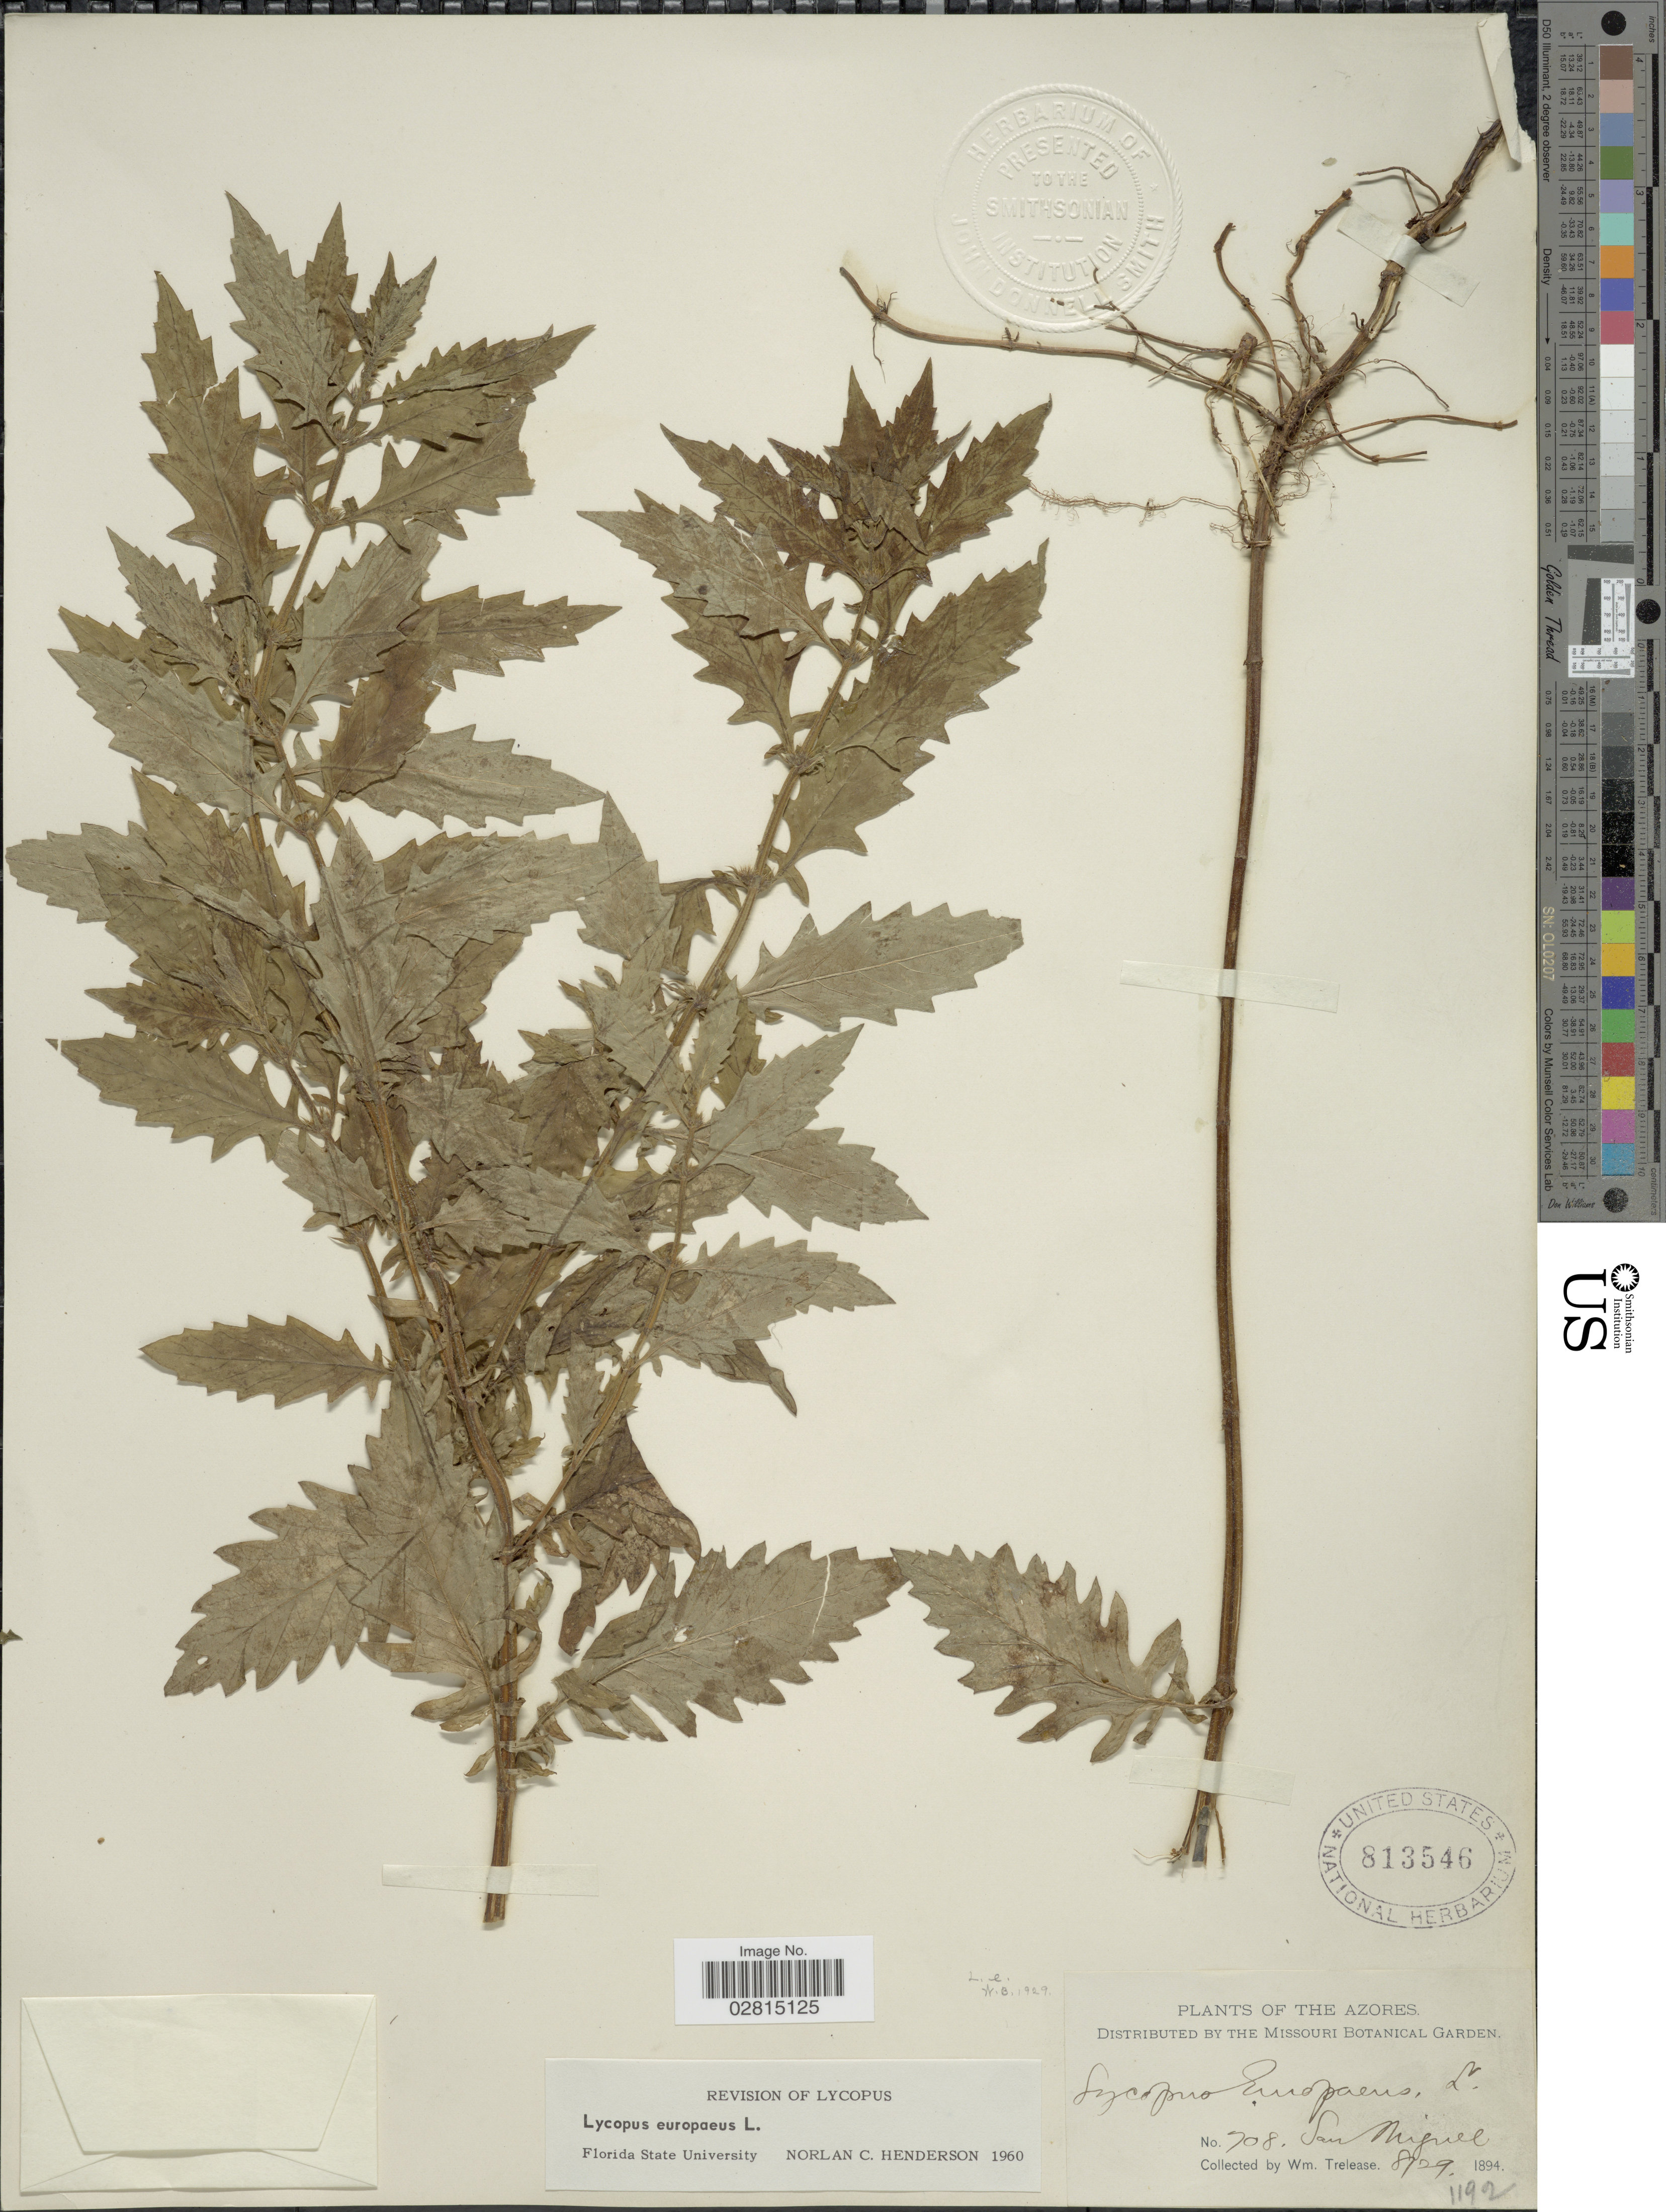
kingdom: Plantae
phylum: Tracheophyta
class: Magnoliopsida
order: Lamiales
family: Lamiaceae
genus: Lycopus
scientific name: Lycopus europaeus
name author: L.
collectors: W. Trelease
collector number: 708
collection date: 1894-08-29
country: Portugal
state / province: Azores (Aut. Reg.)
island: São Miguel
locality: San Miguel.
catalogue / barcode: US 813546